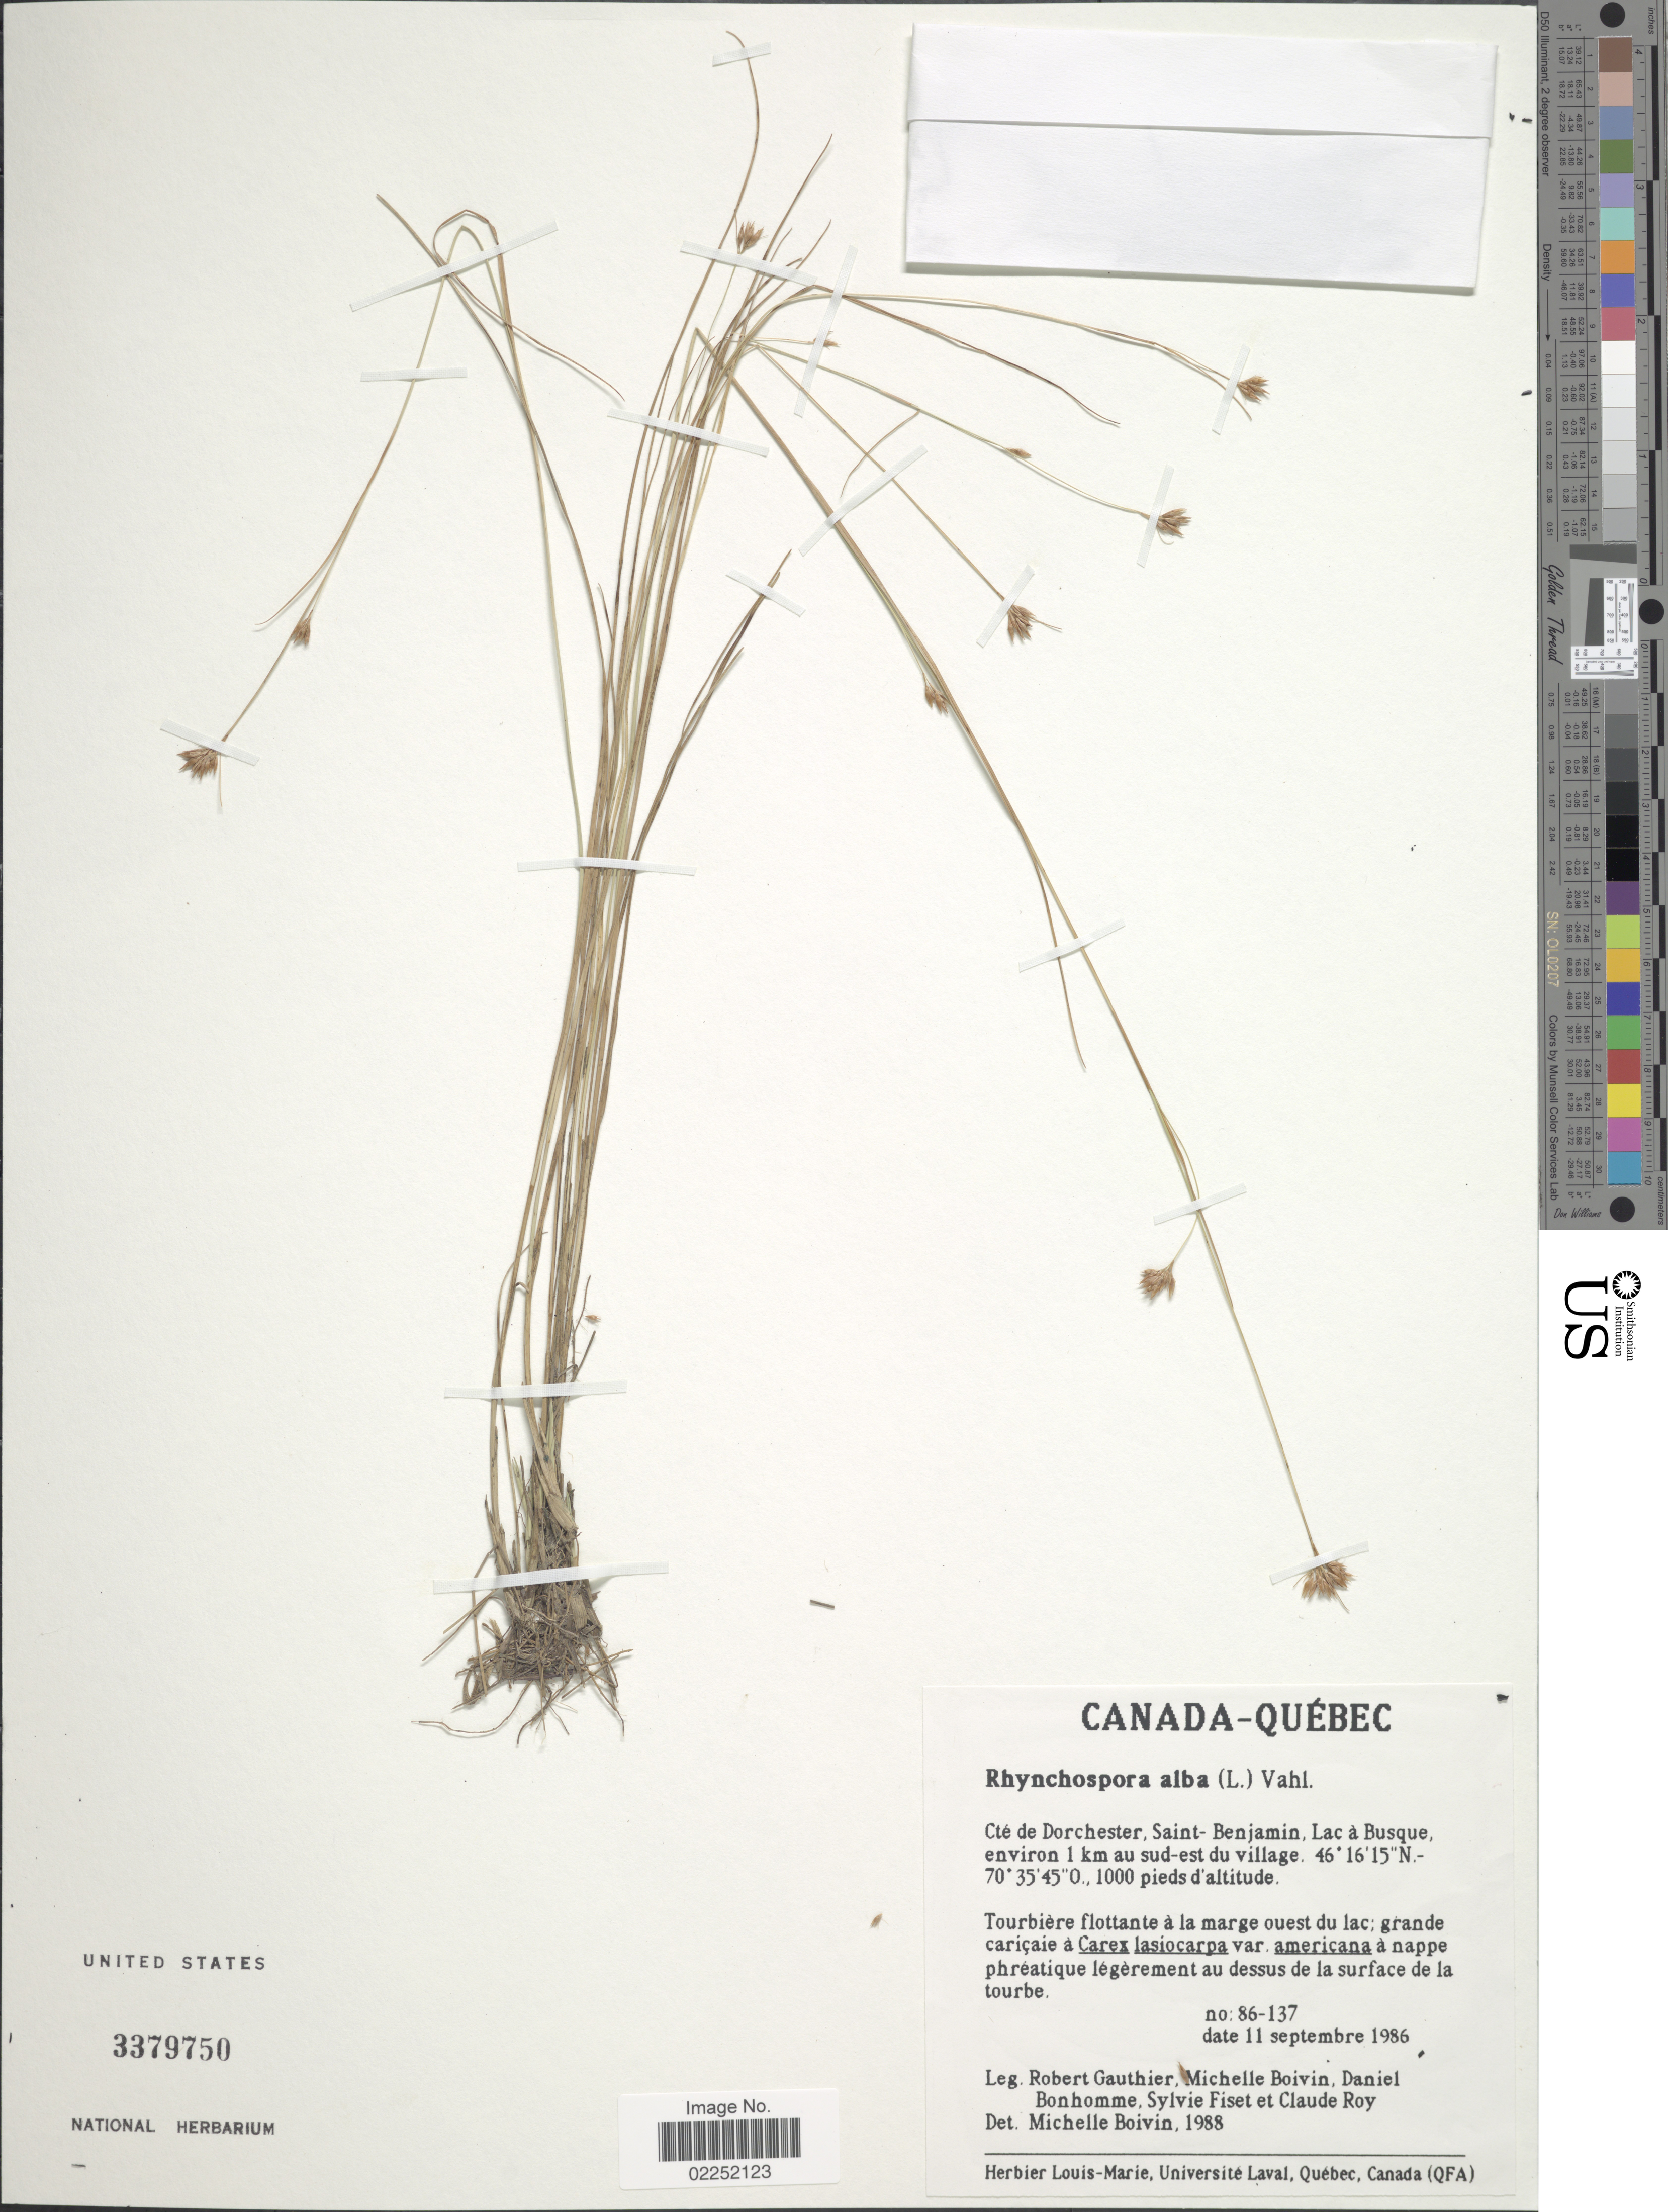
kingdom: Plantae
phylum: Tracheophyta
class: Liliopsida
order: Poales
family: Cyperaceae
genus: Rhynchospora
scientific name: Rhynchospora alba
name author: (L.) Vahl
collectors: R. Gauthier, M. Boivin, D. Bonhomme, S. Fiset & C. Roy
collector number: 86-17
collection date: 1986-09-11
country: Canada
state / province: Quebec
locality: Cté de Dorchester, Saint-Benjamin, Lac à Busque environ 1 km au sud-est du village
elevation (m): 305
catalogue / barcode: US 3379750